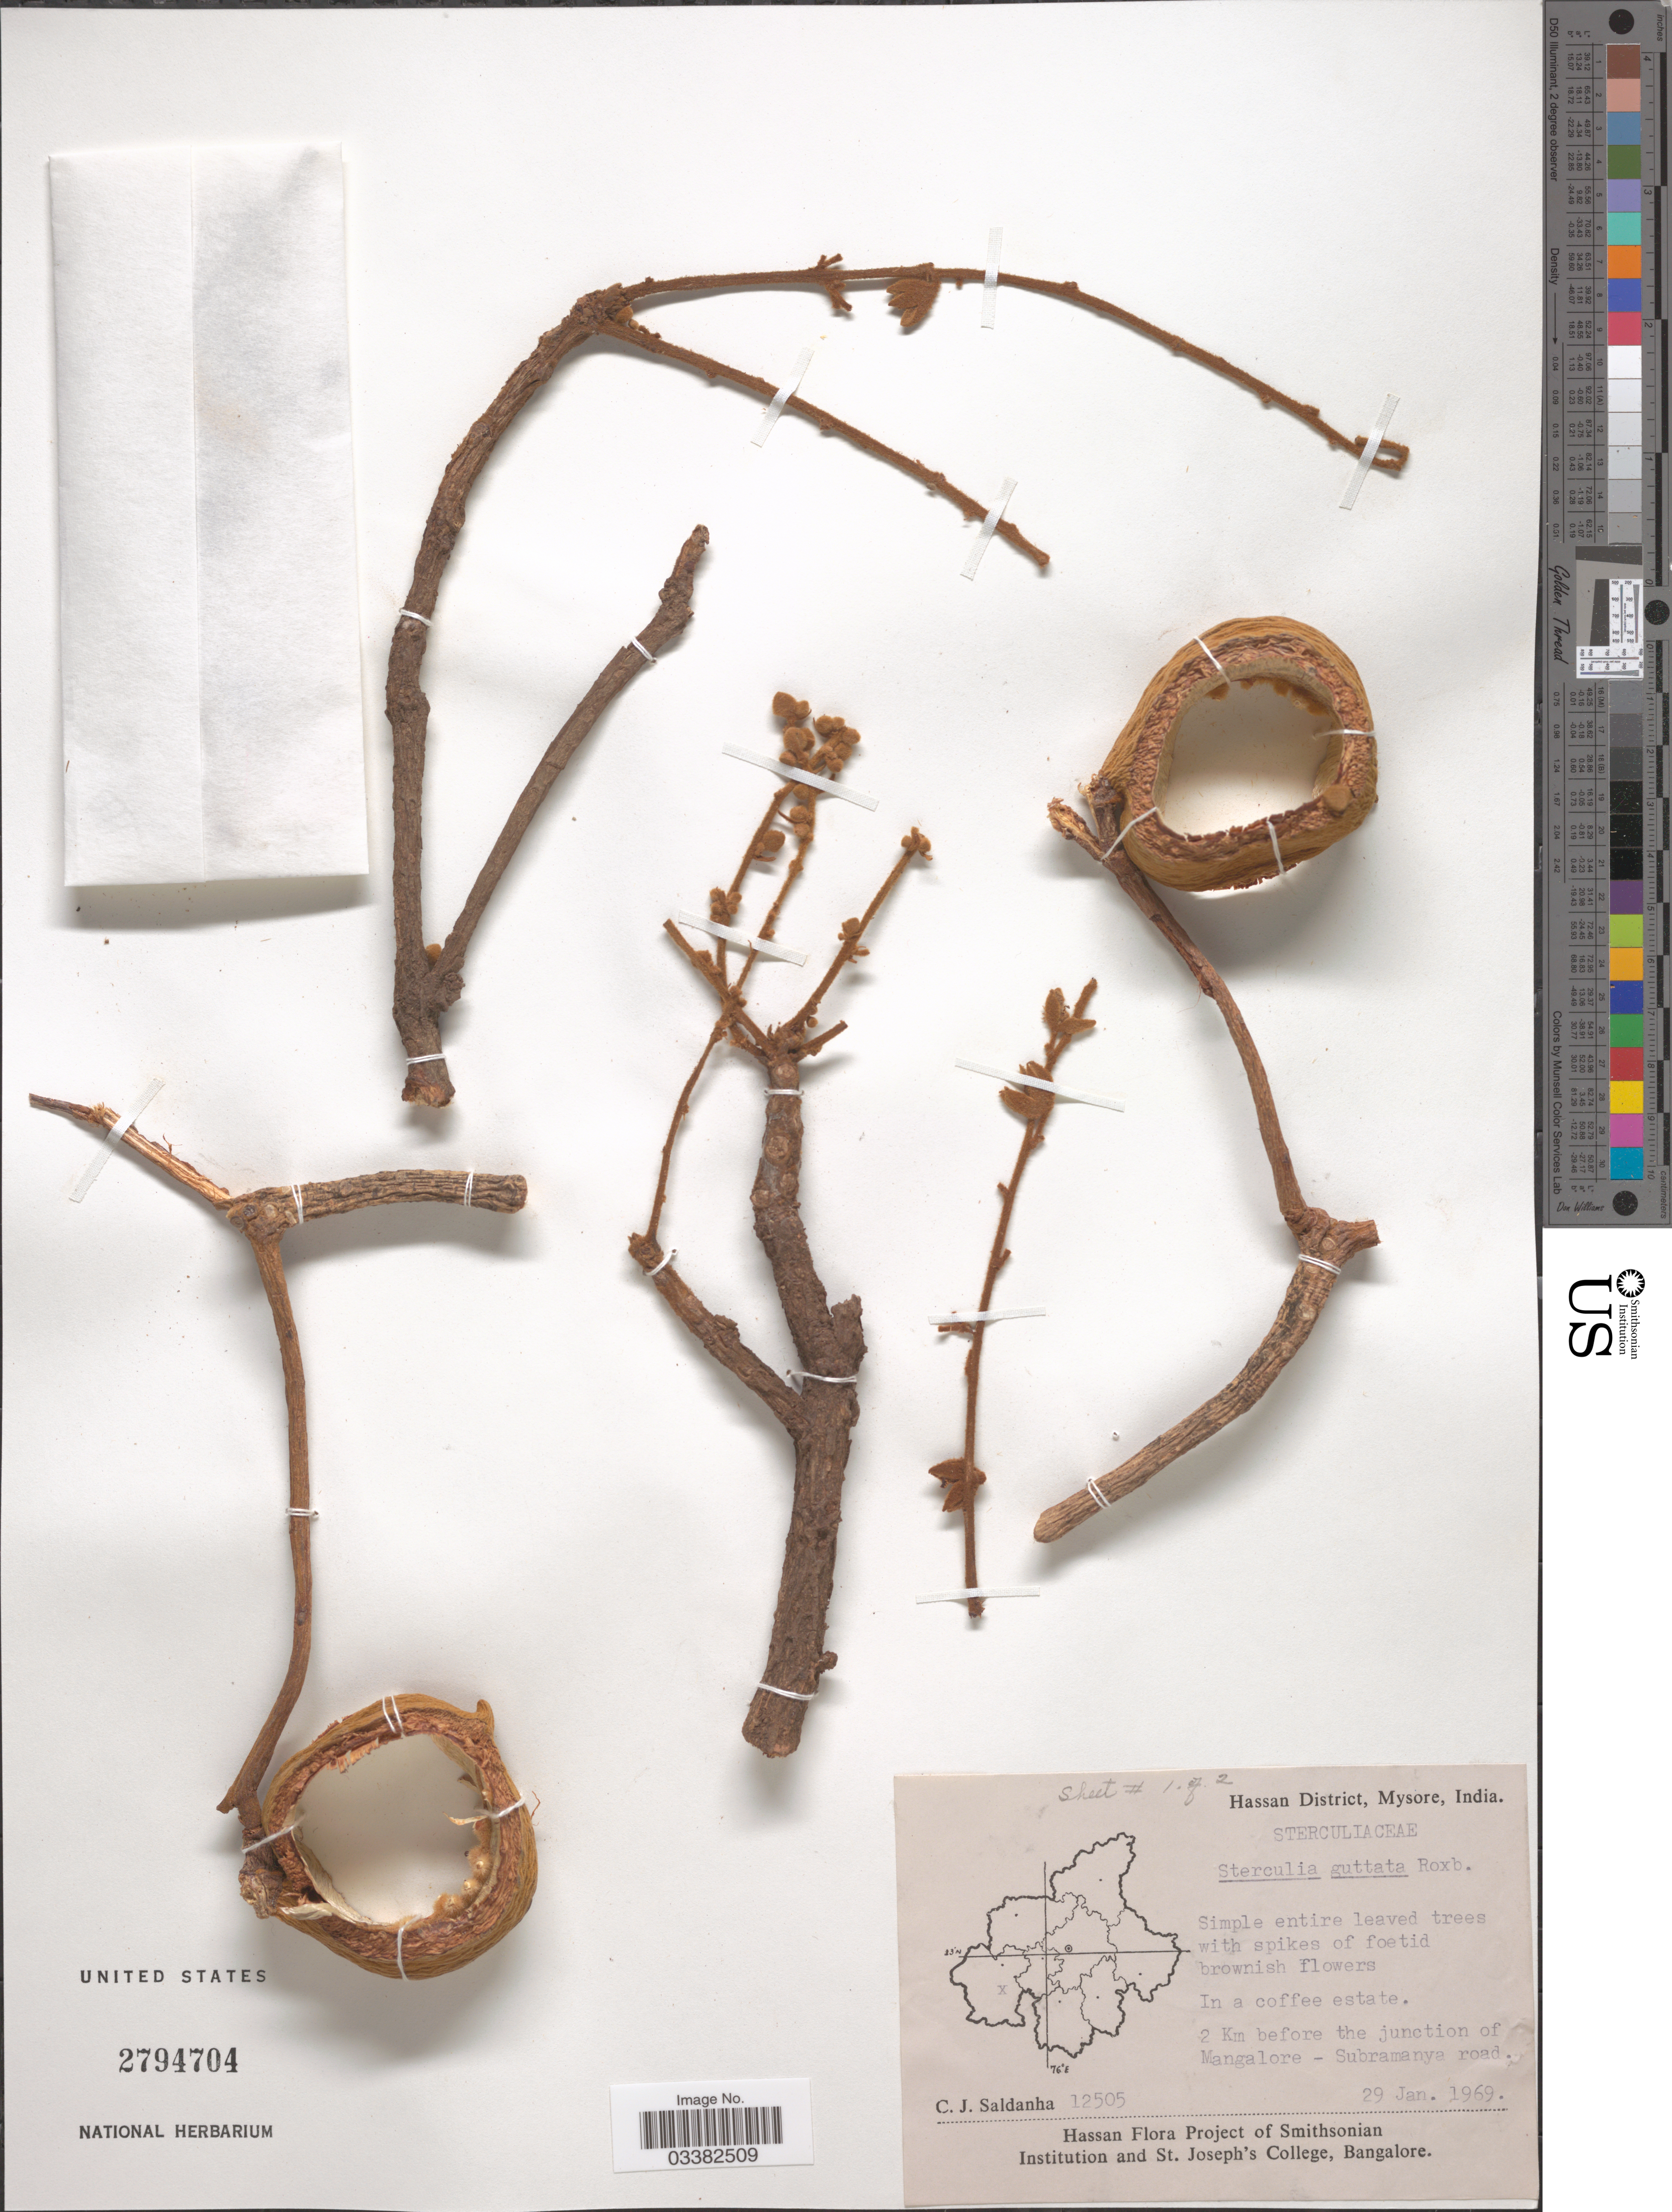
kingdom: Plantae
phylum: Tracheophyta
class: Magnoliopsida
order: Malvales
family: Malvaceae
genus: Sterculia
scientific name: Sterculia guttata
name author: Roxb. ex G. Don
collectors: C. J. Saldanha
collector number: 12505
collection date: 1969-01-29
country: India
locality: Hassan District, Mysore. 2 Km before the junction of Mangalore - Subramanya road.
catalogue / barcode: US 2794704